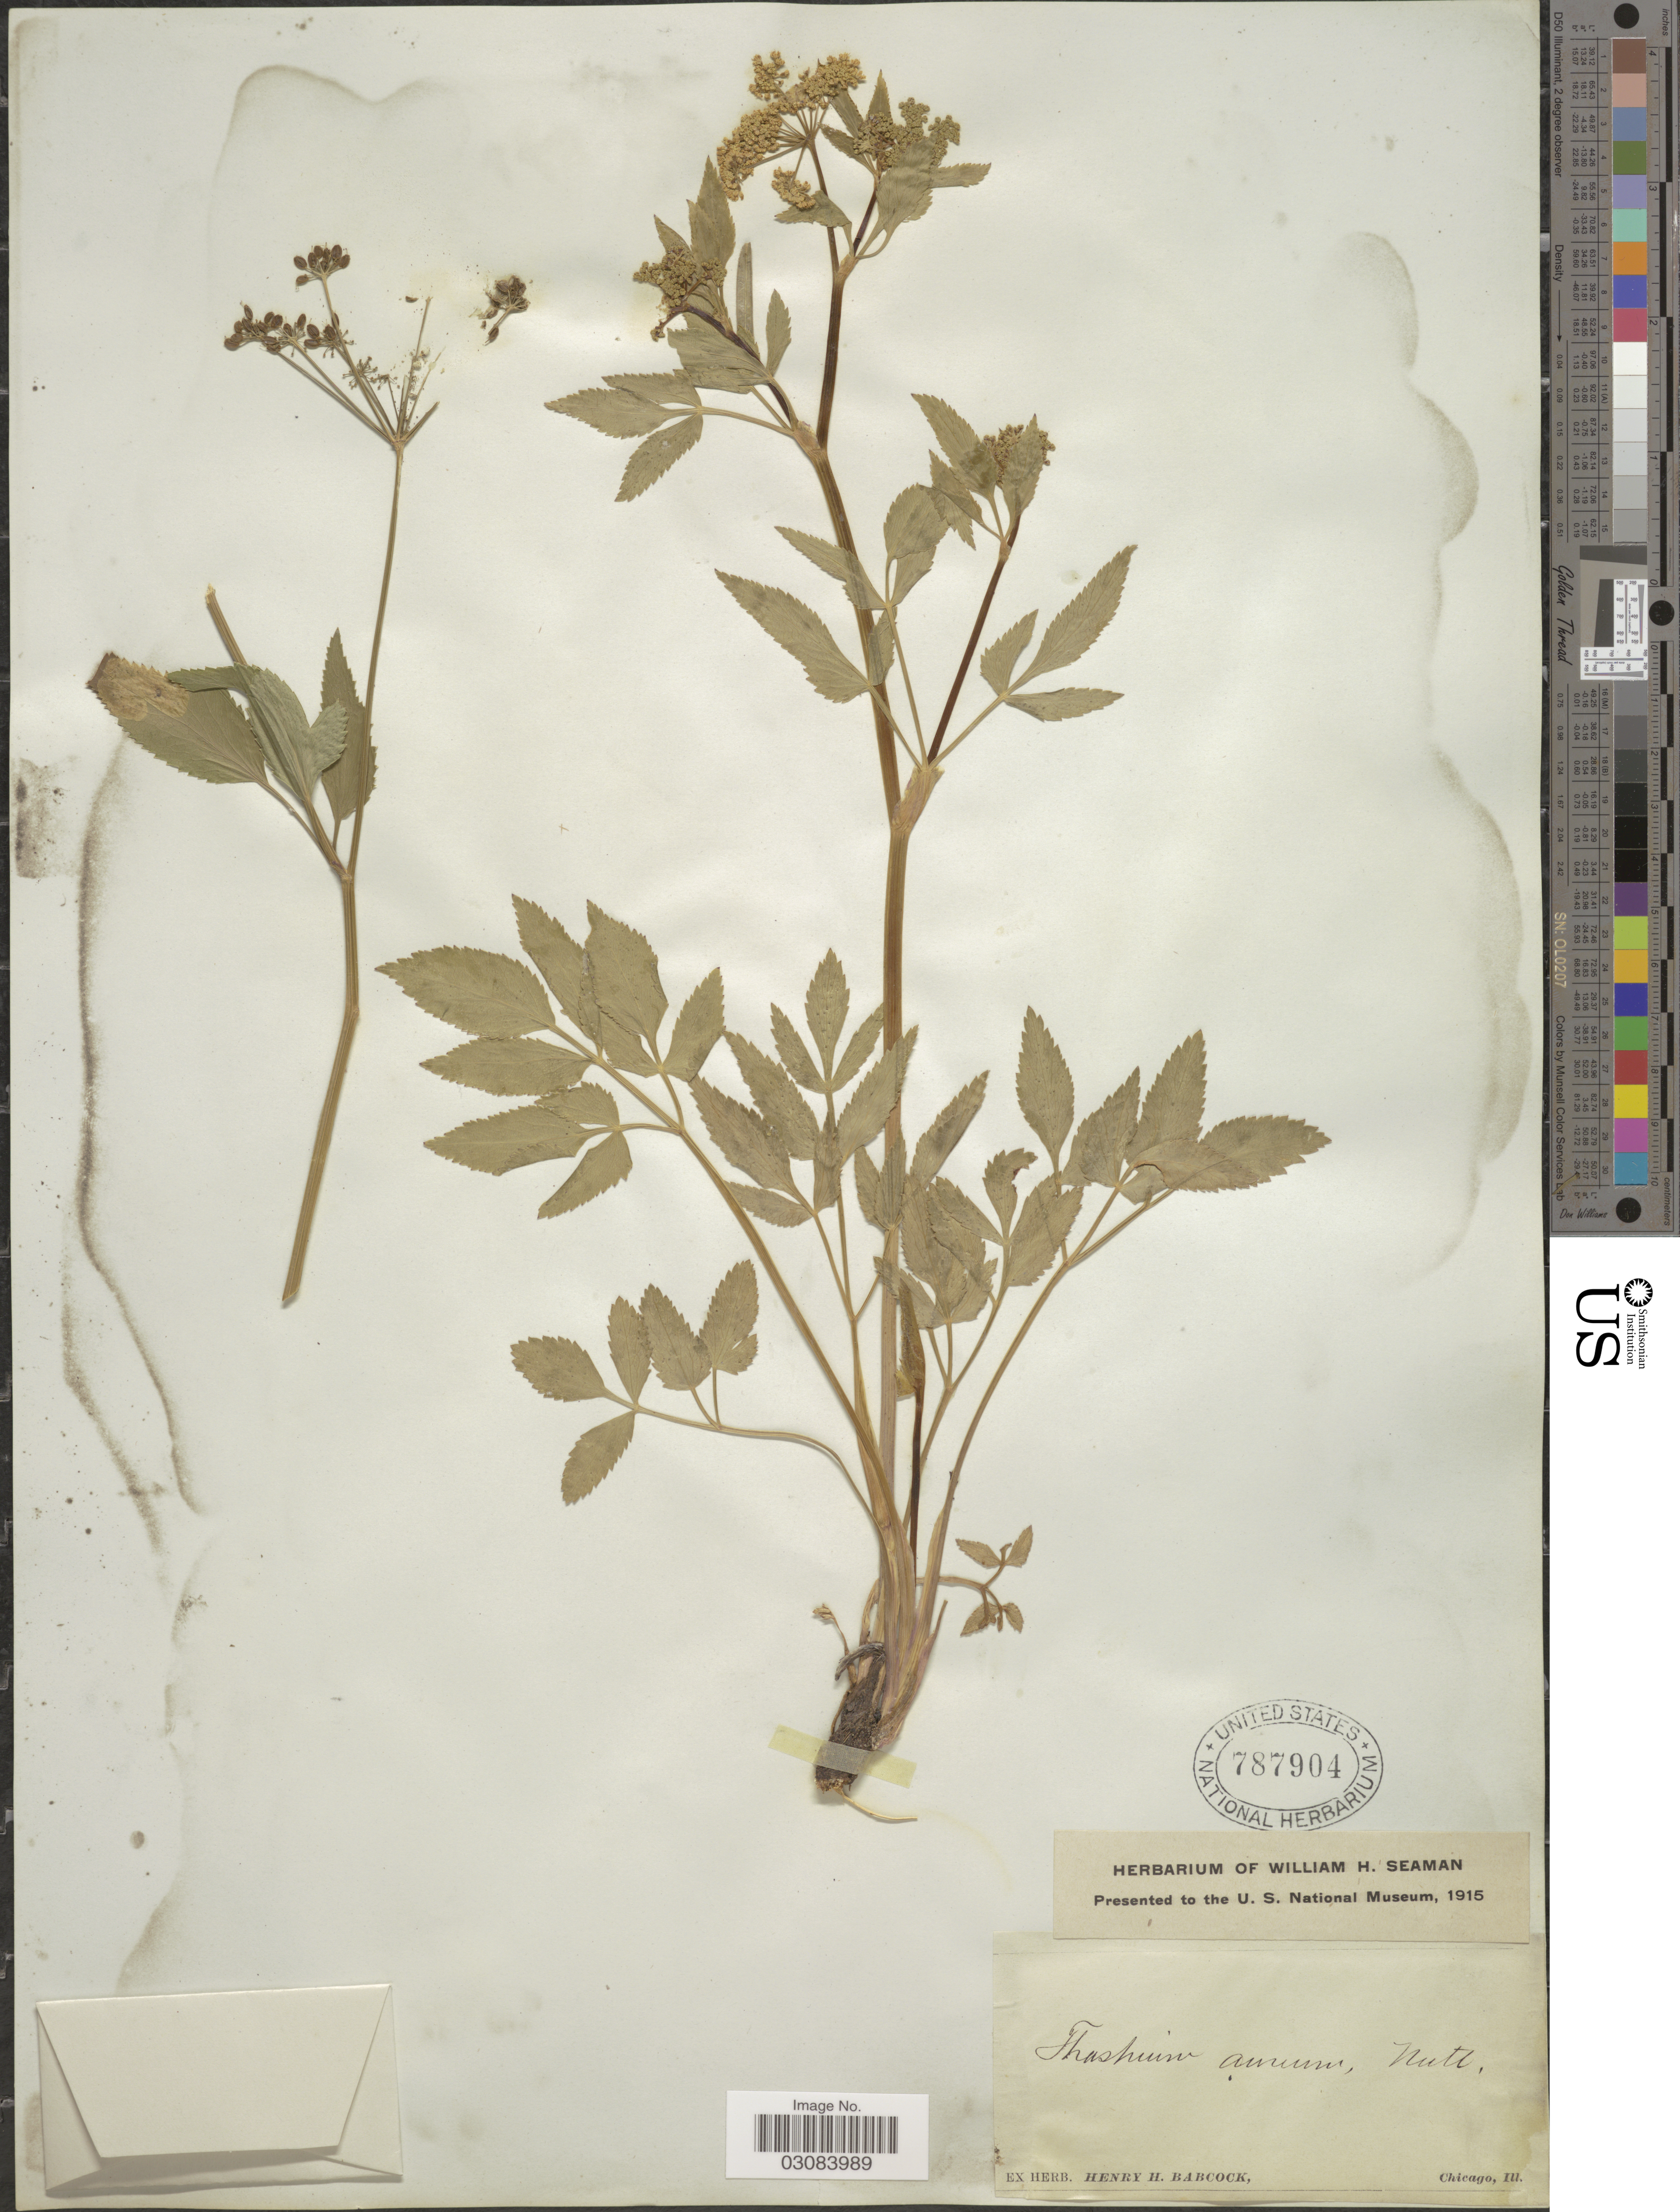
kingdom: Plantae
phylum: Tracheophyta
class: Magnoliopsida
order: Apiales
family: Apiaceae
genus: Zizia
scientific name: Zizia aurea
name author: (L.) Koch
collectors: ex herb. Henry Homes Babcock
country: United States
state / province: Illinois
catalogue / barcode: US 787904